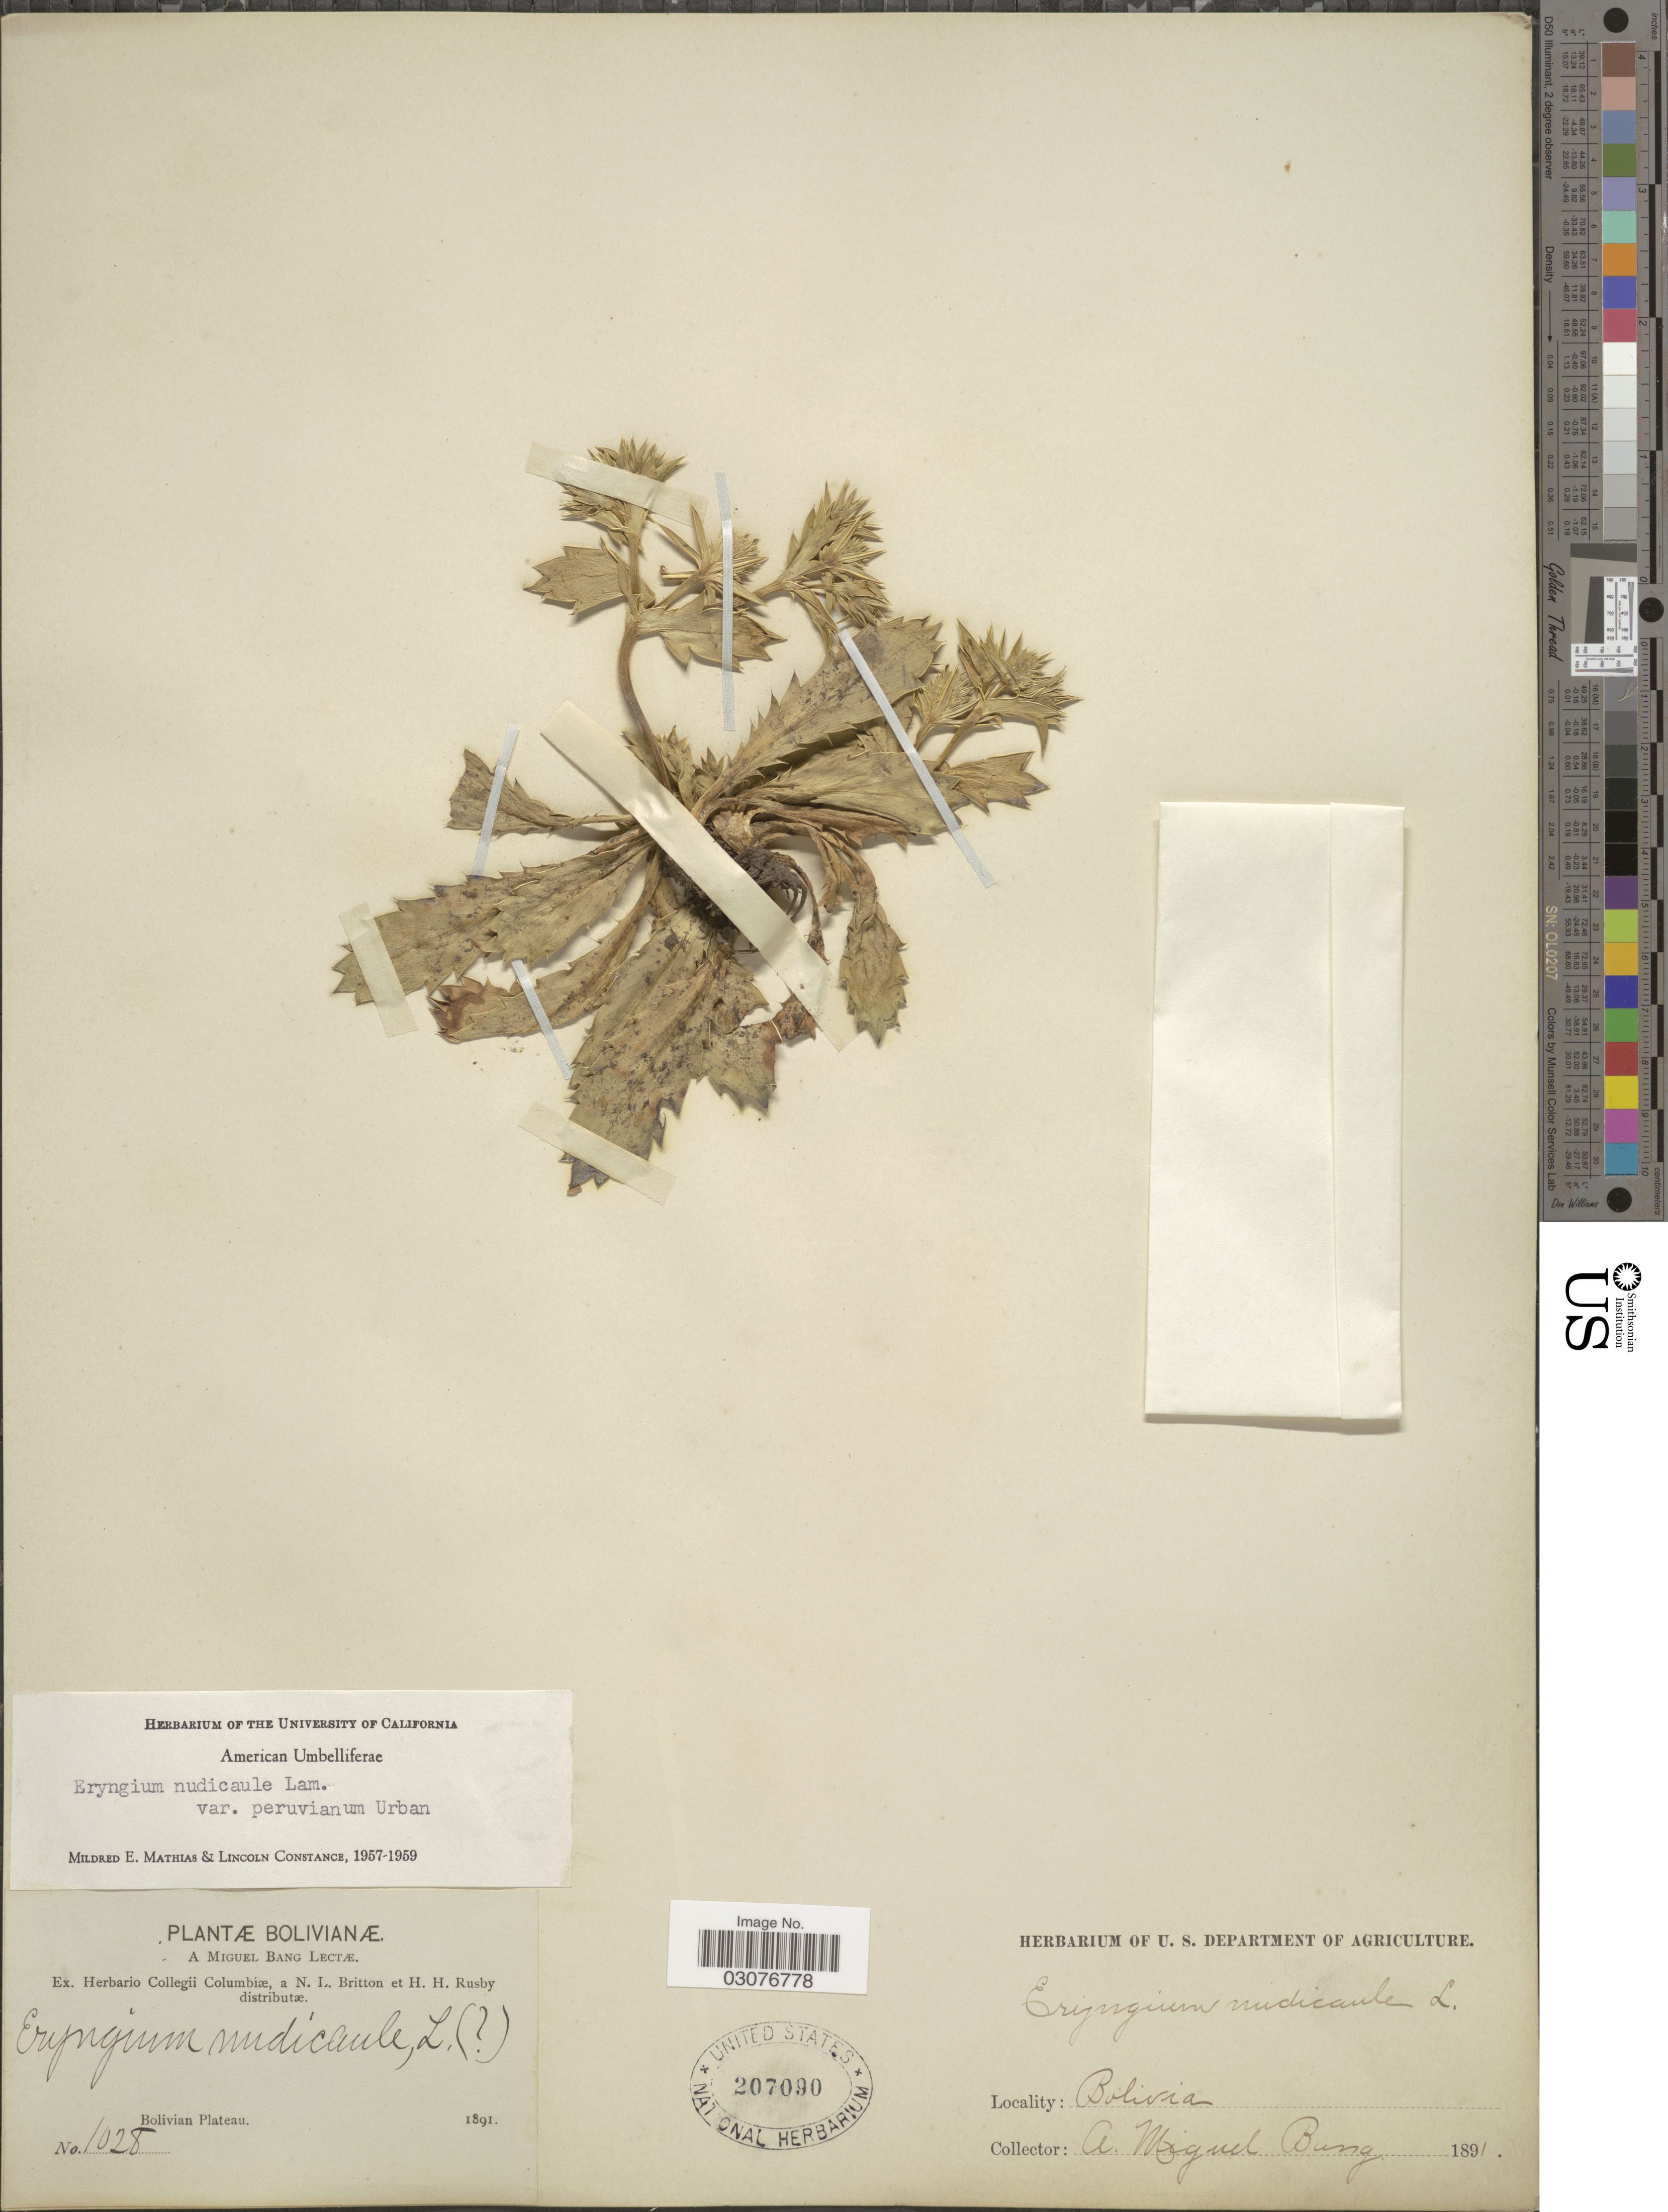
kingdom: Plantae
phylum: Tracheophyta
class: Magnoliopsida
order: Apiales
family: Apiaceae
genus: Eryngium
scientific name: Eryngium nudicaule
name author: Lam.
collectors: M. Bang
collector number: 1028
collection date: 1891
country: Bolivia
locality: Bolivian Plateau.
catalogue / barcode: US 207090